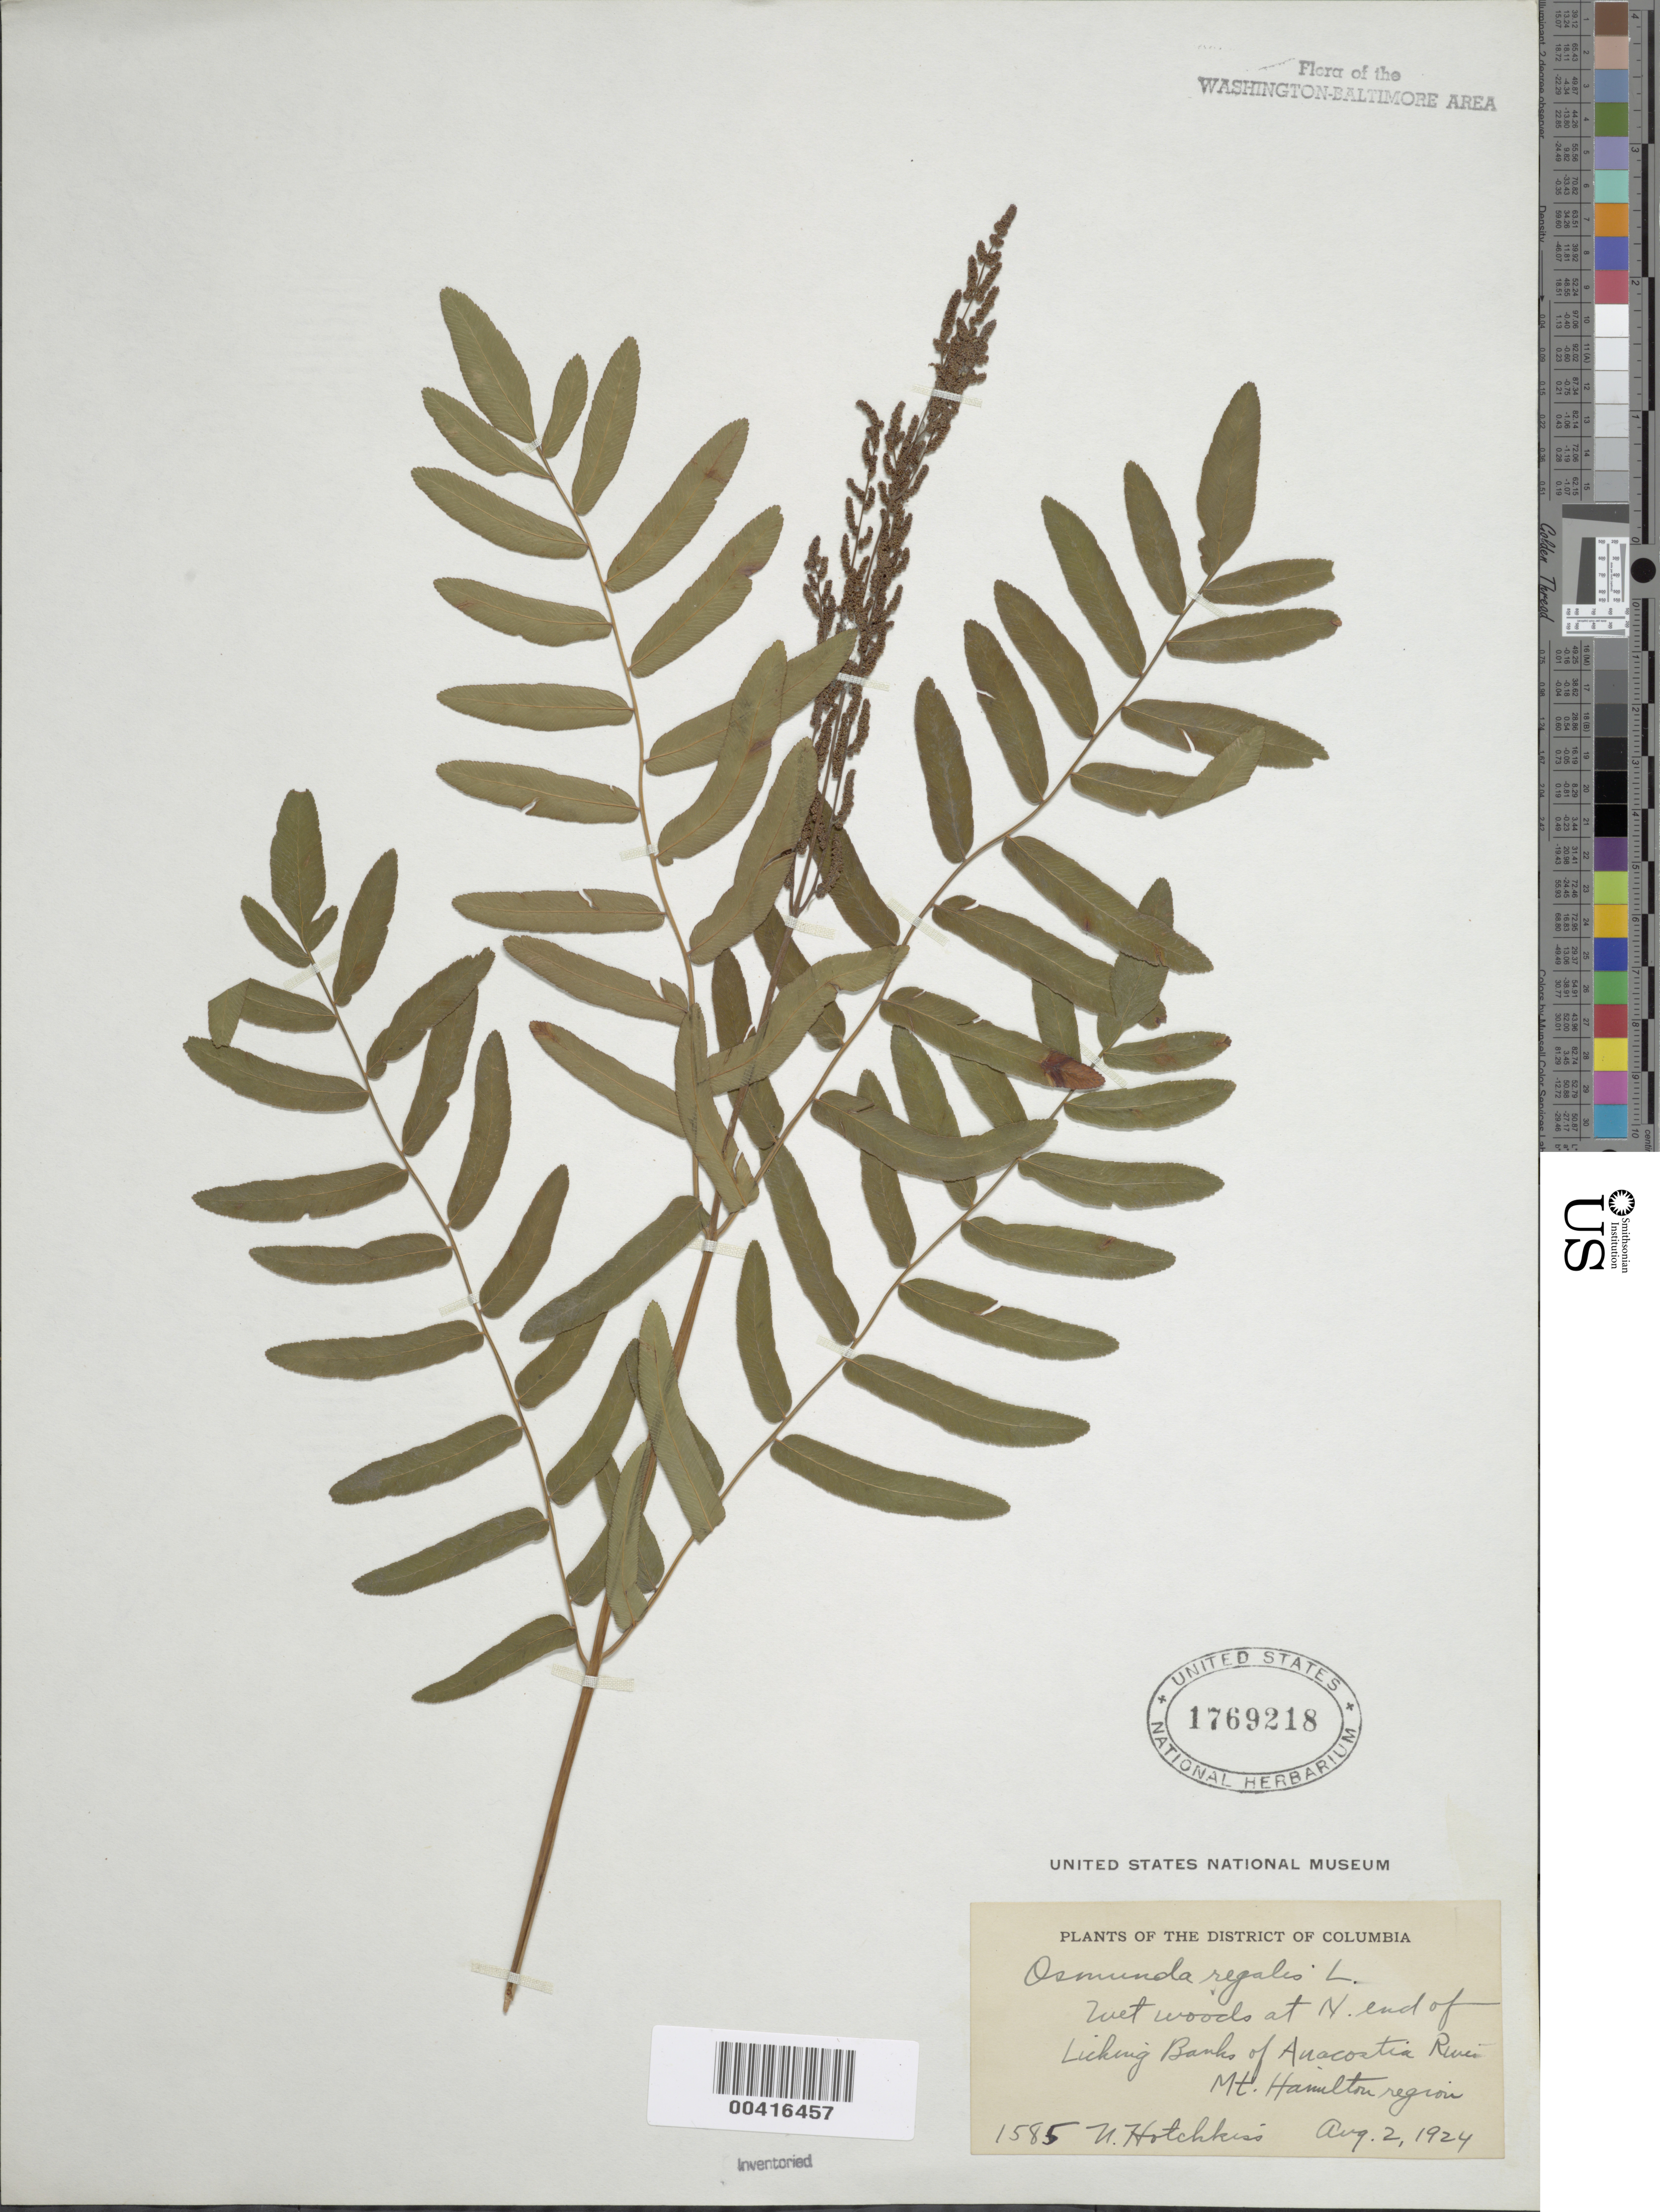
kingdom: Plantae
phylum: Tracheophyta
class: Polypodiopsida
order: Osmundales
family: Osmundaceae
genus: Osmunda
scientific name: Osmunda regalis var. spectabilis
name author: (Willd.) A. Gray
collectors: N. Hotchkiss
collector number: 1585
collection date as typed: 02 Aug 1924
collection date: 1924-08-02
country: United States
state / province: District of Columbia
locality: Licking Banks of Anacostia River, Mount Hamilton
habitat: Wet woods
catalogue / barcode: US 1769218